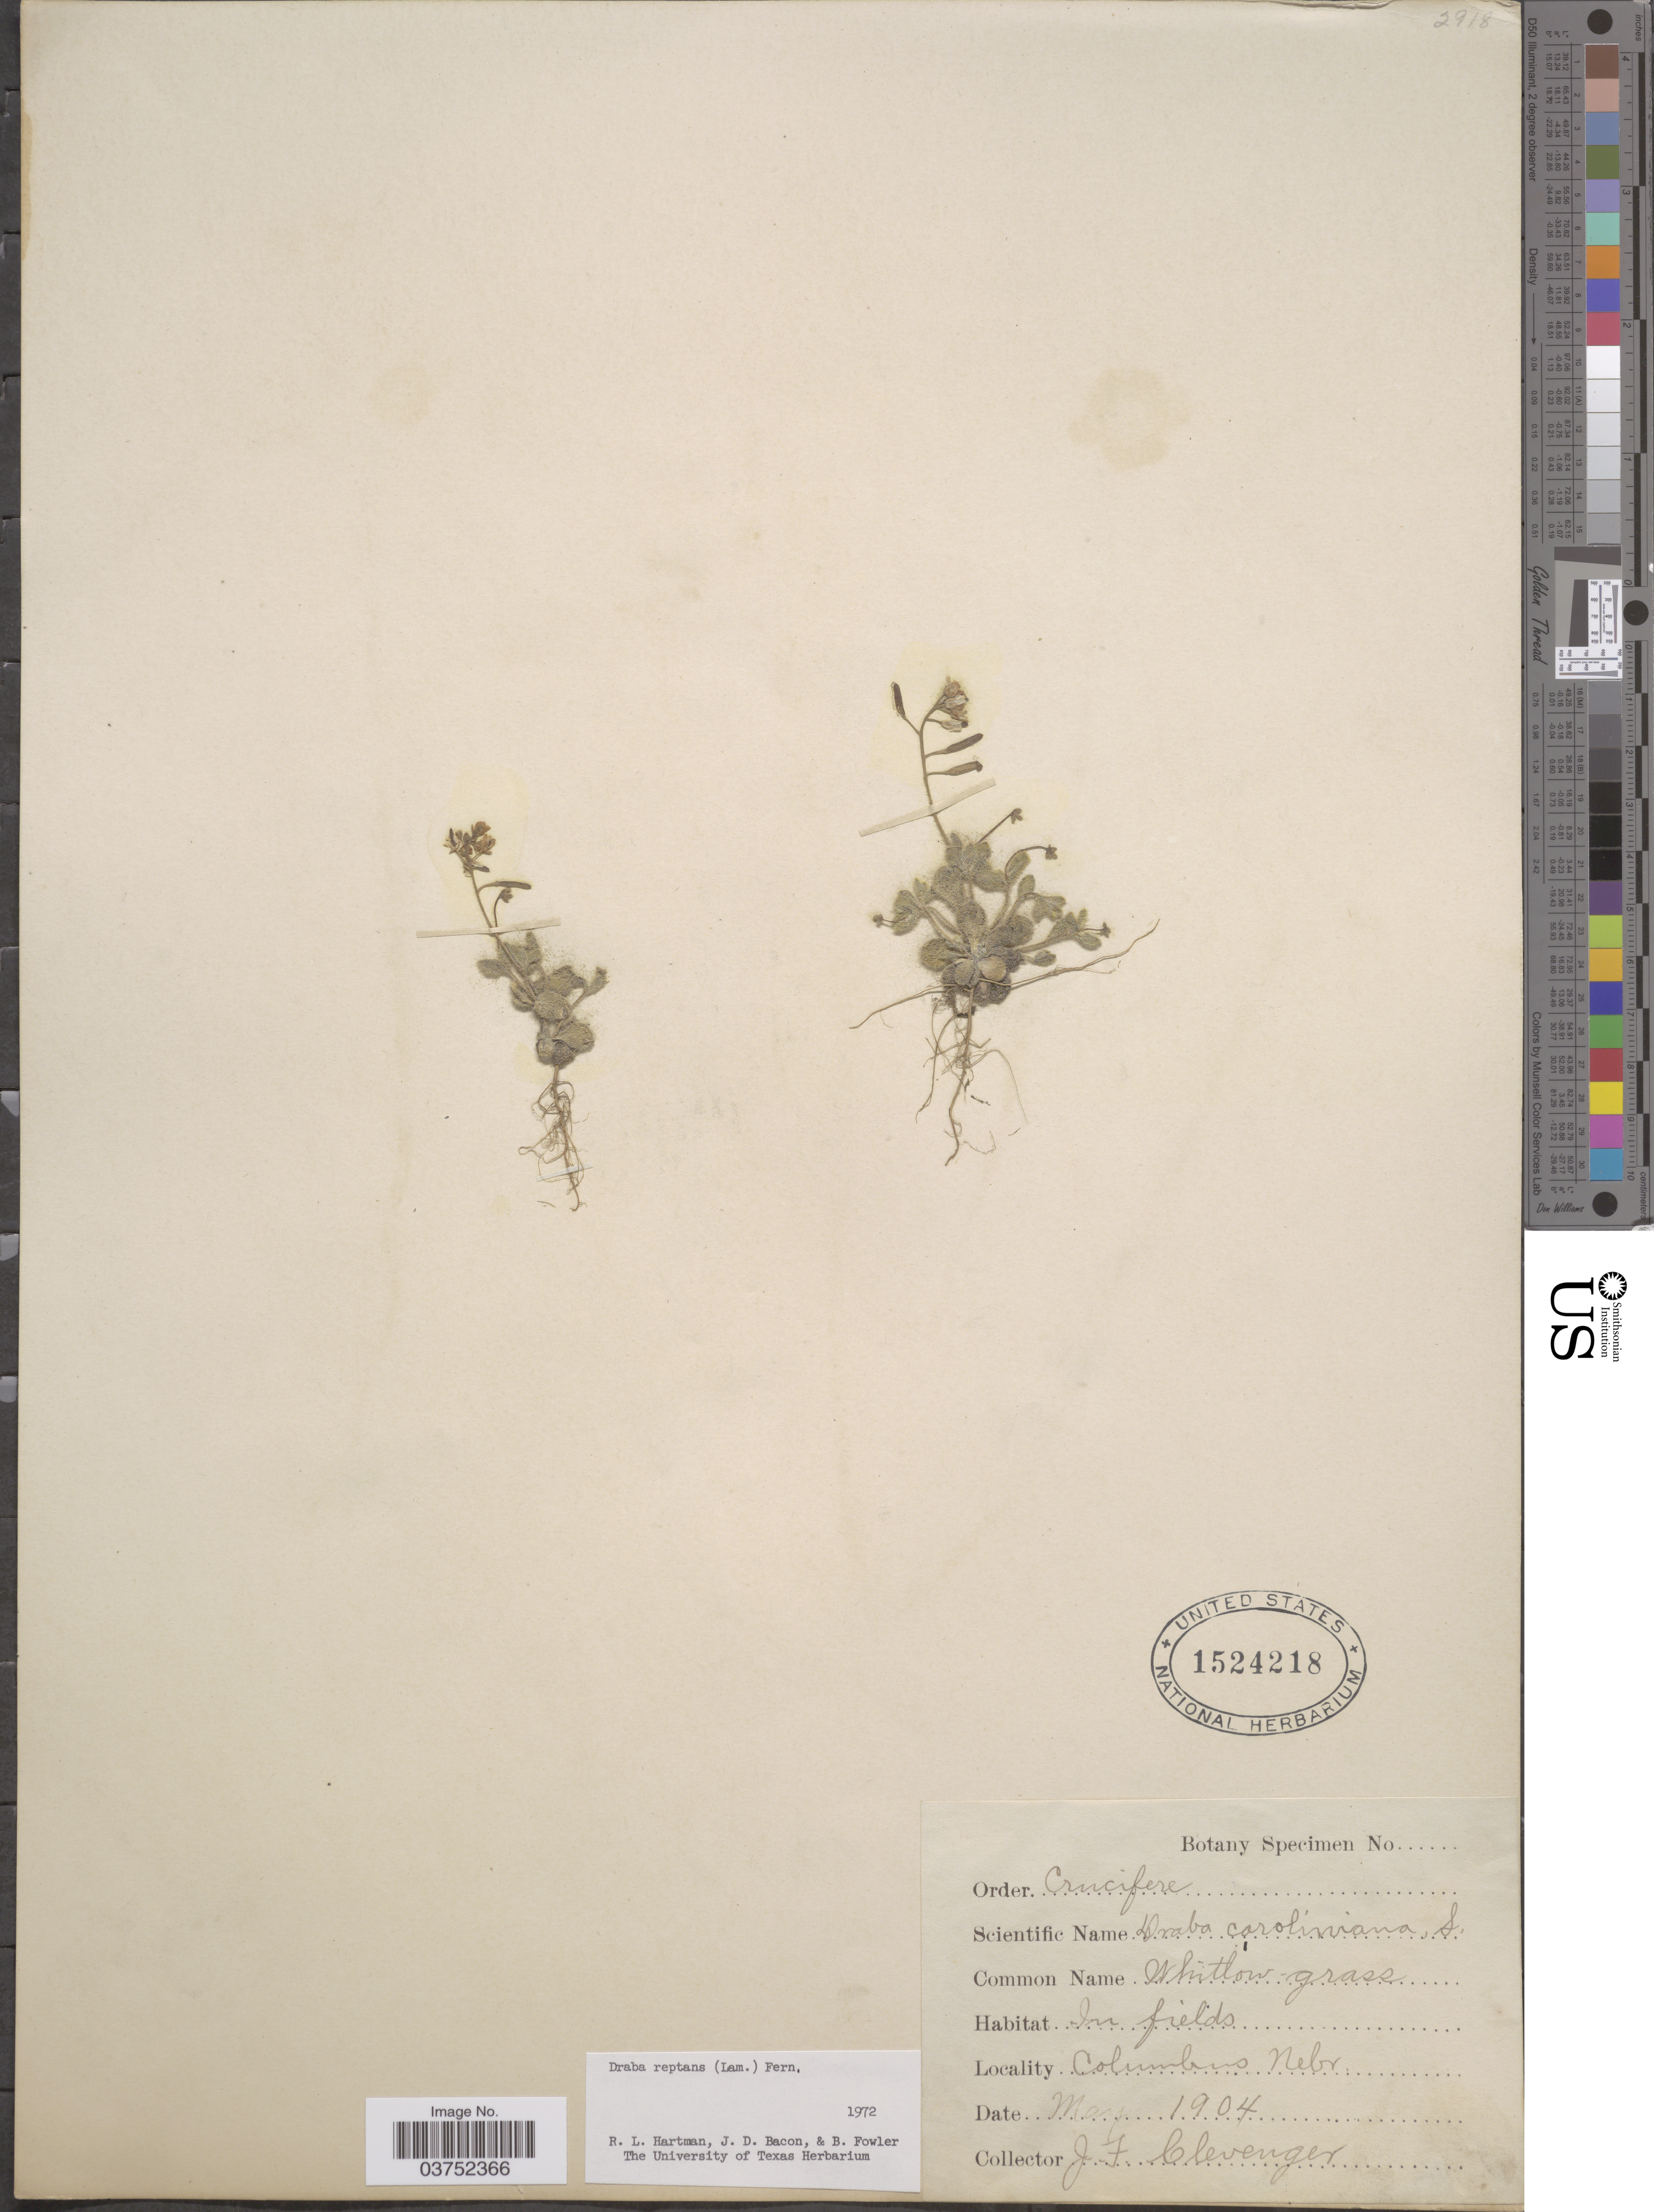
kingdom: Plantae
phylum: Tracheophyta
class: Magnoliopsida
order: Brassicales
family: Brassicaceae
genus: Draba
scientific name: Draba reptans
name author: (Lam.) Fernald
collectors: J. F. Clevenger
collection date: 1904-05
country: United States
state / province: Nebraska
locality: Columbus.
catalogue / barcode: US 1524218